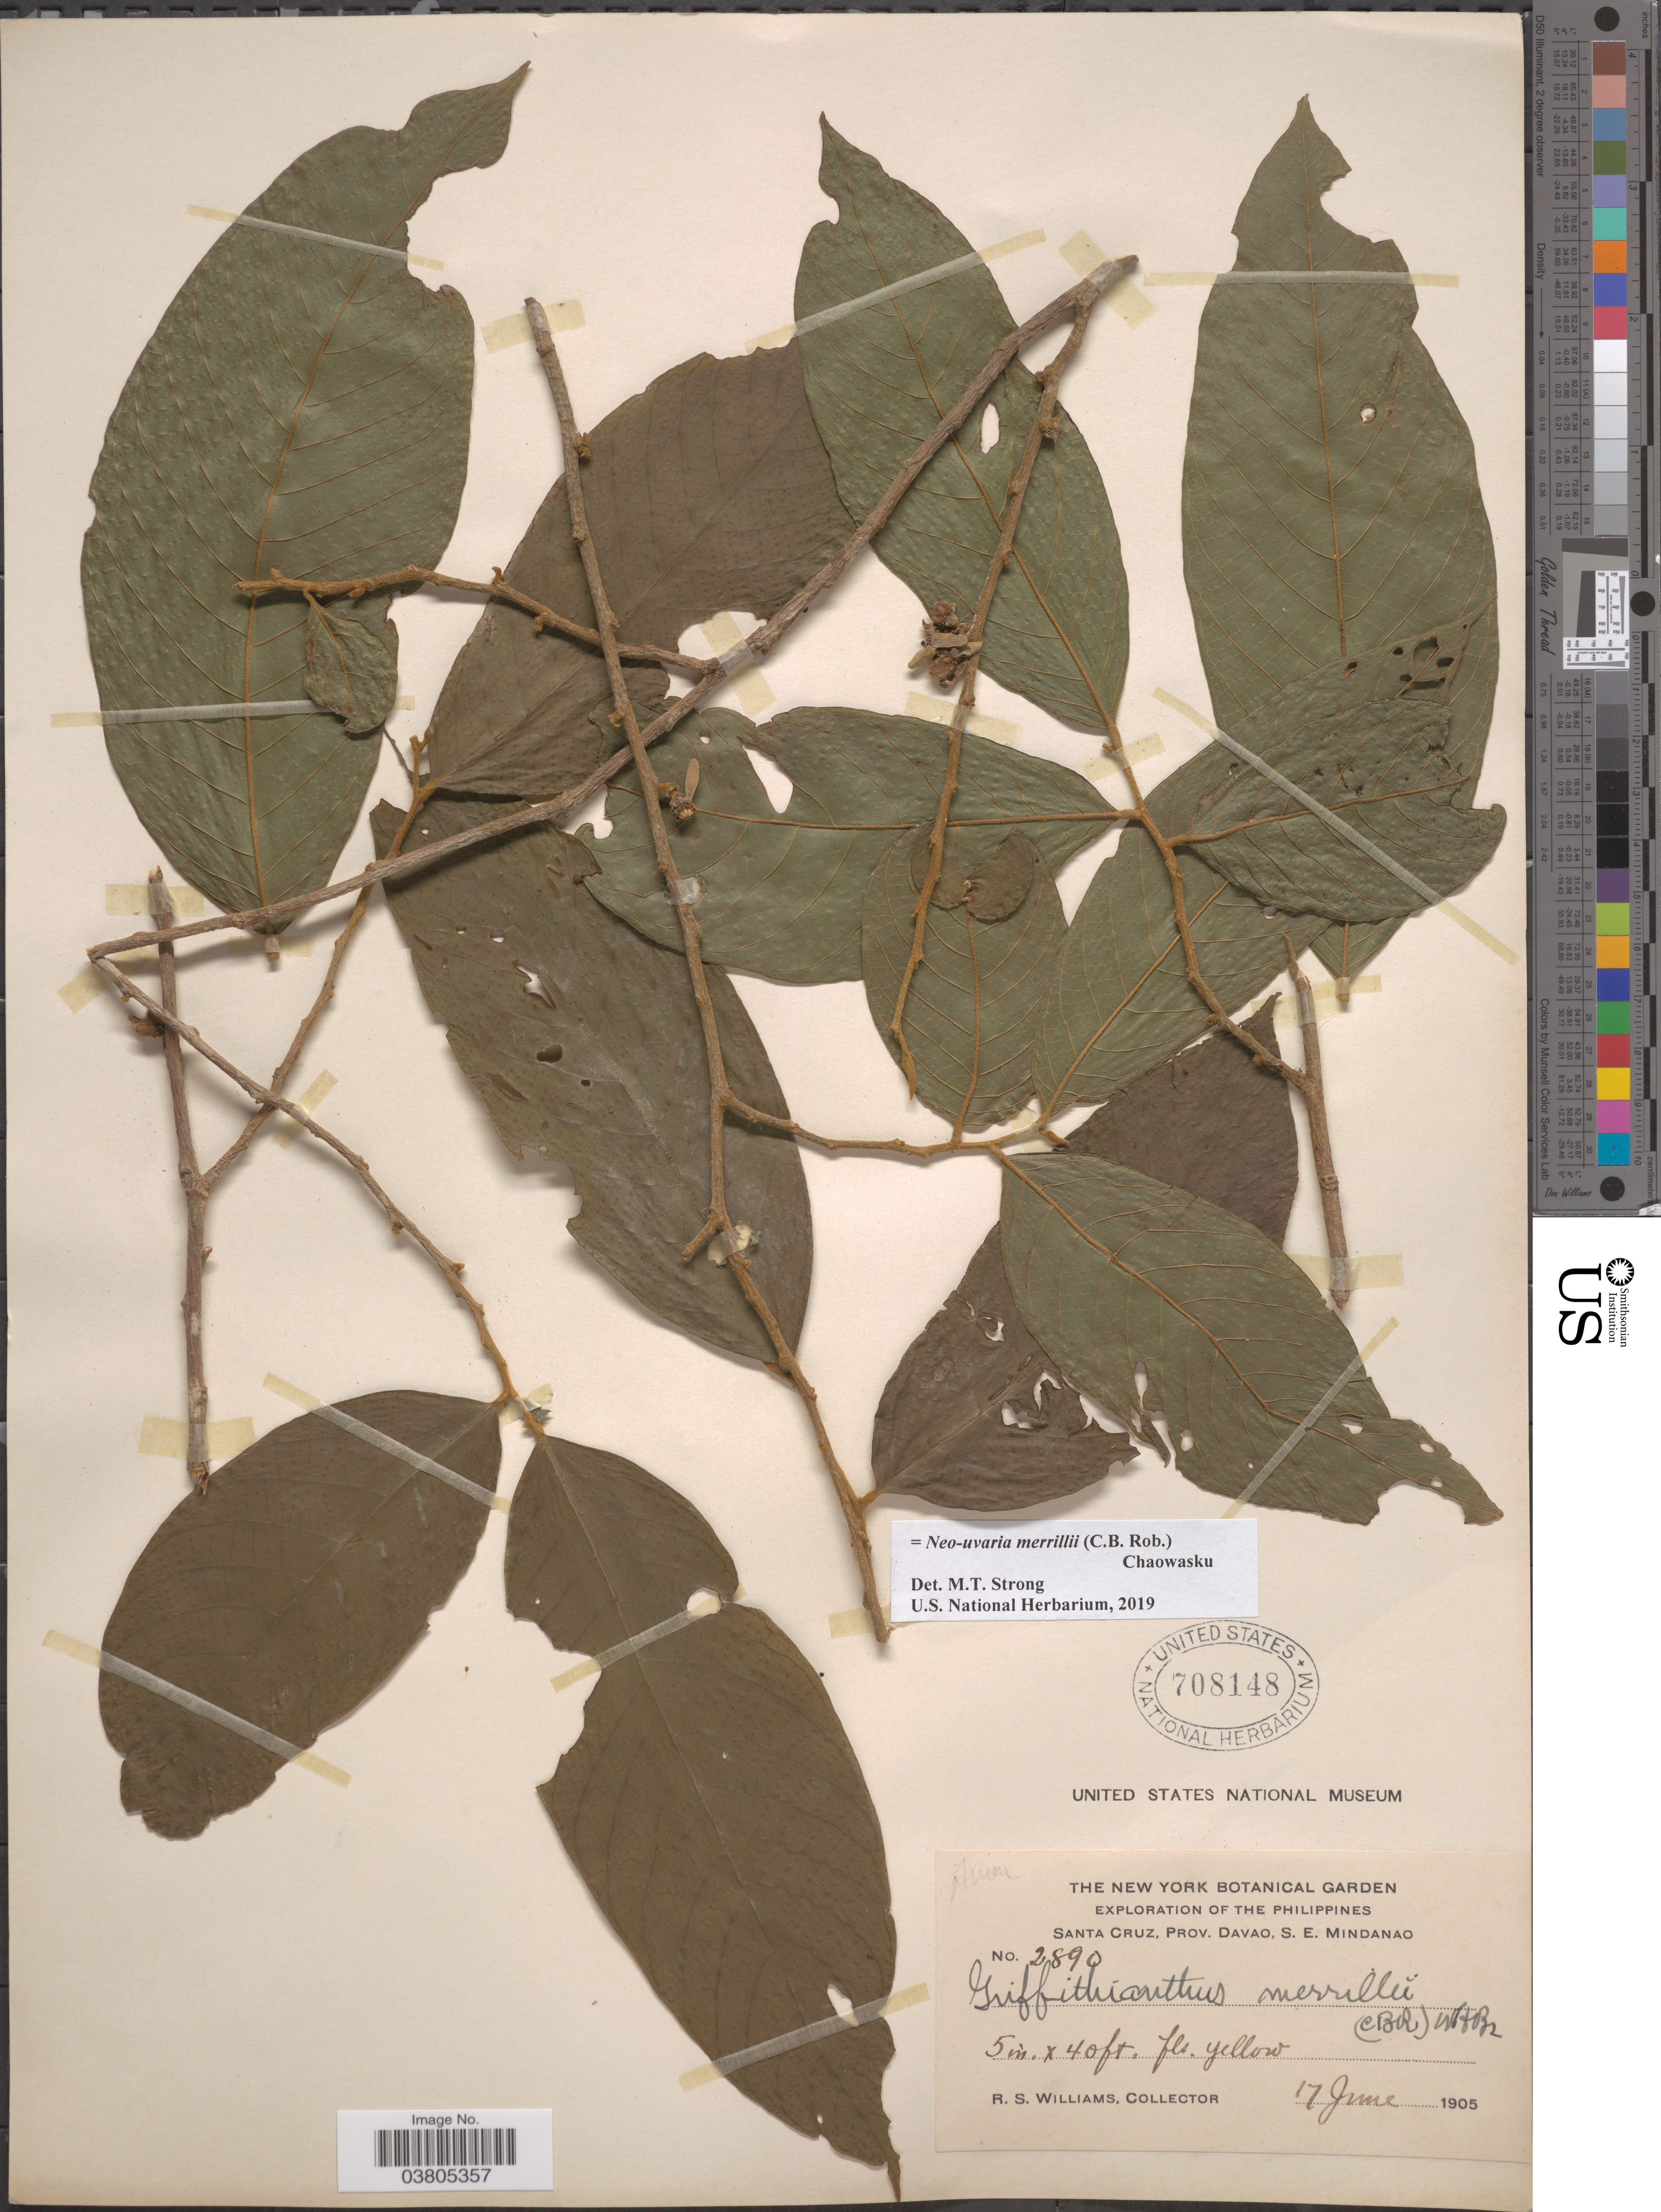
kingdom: Plantae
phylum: Tracheophyta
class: Magnoliopsida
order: Magnoliales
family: Annonaceae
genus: Neo-Uvaria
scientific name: Neo-uvaria merrillii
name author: (C.B. Rob.) Chaowasku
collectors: R. S. Williams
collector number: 2890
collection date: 1905-06-17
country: Philippines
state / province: Davao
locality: Santa Cruz, S. E. Mindanao.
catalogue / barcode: US 708148